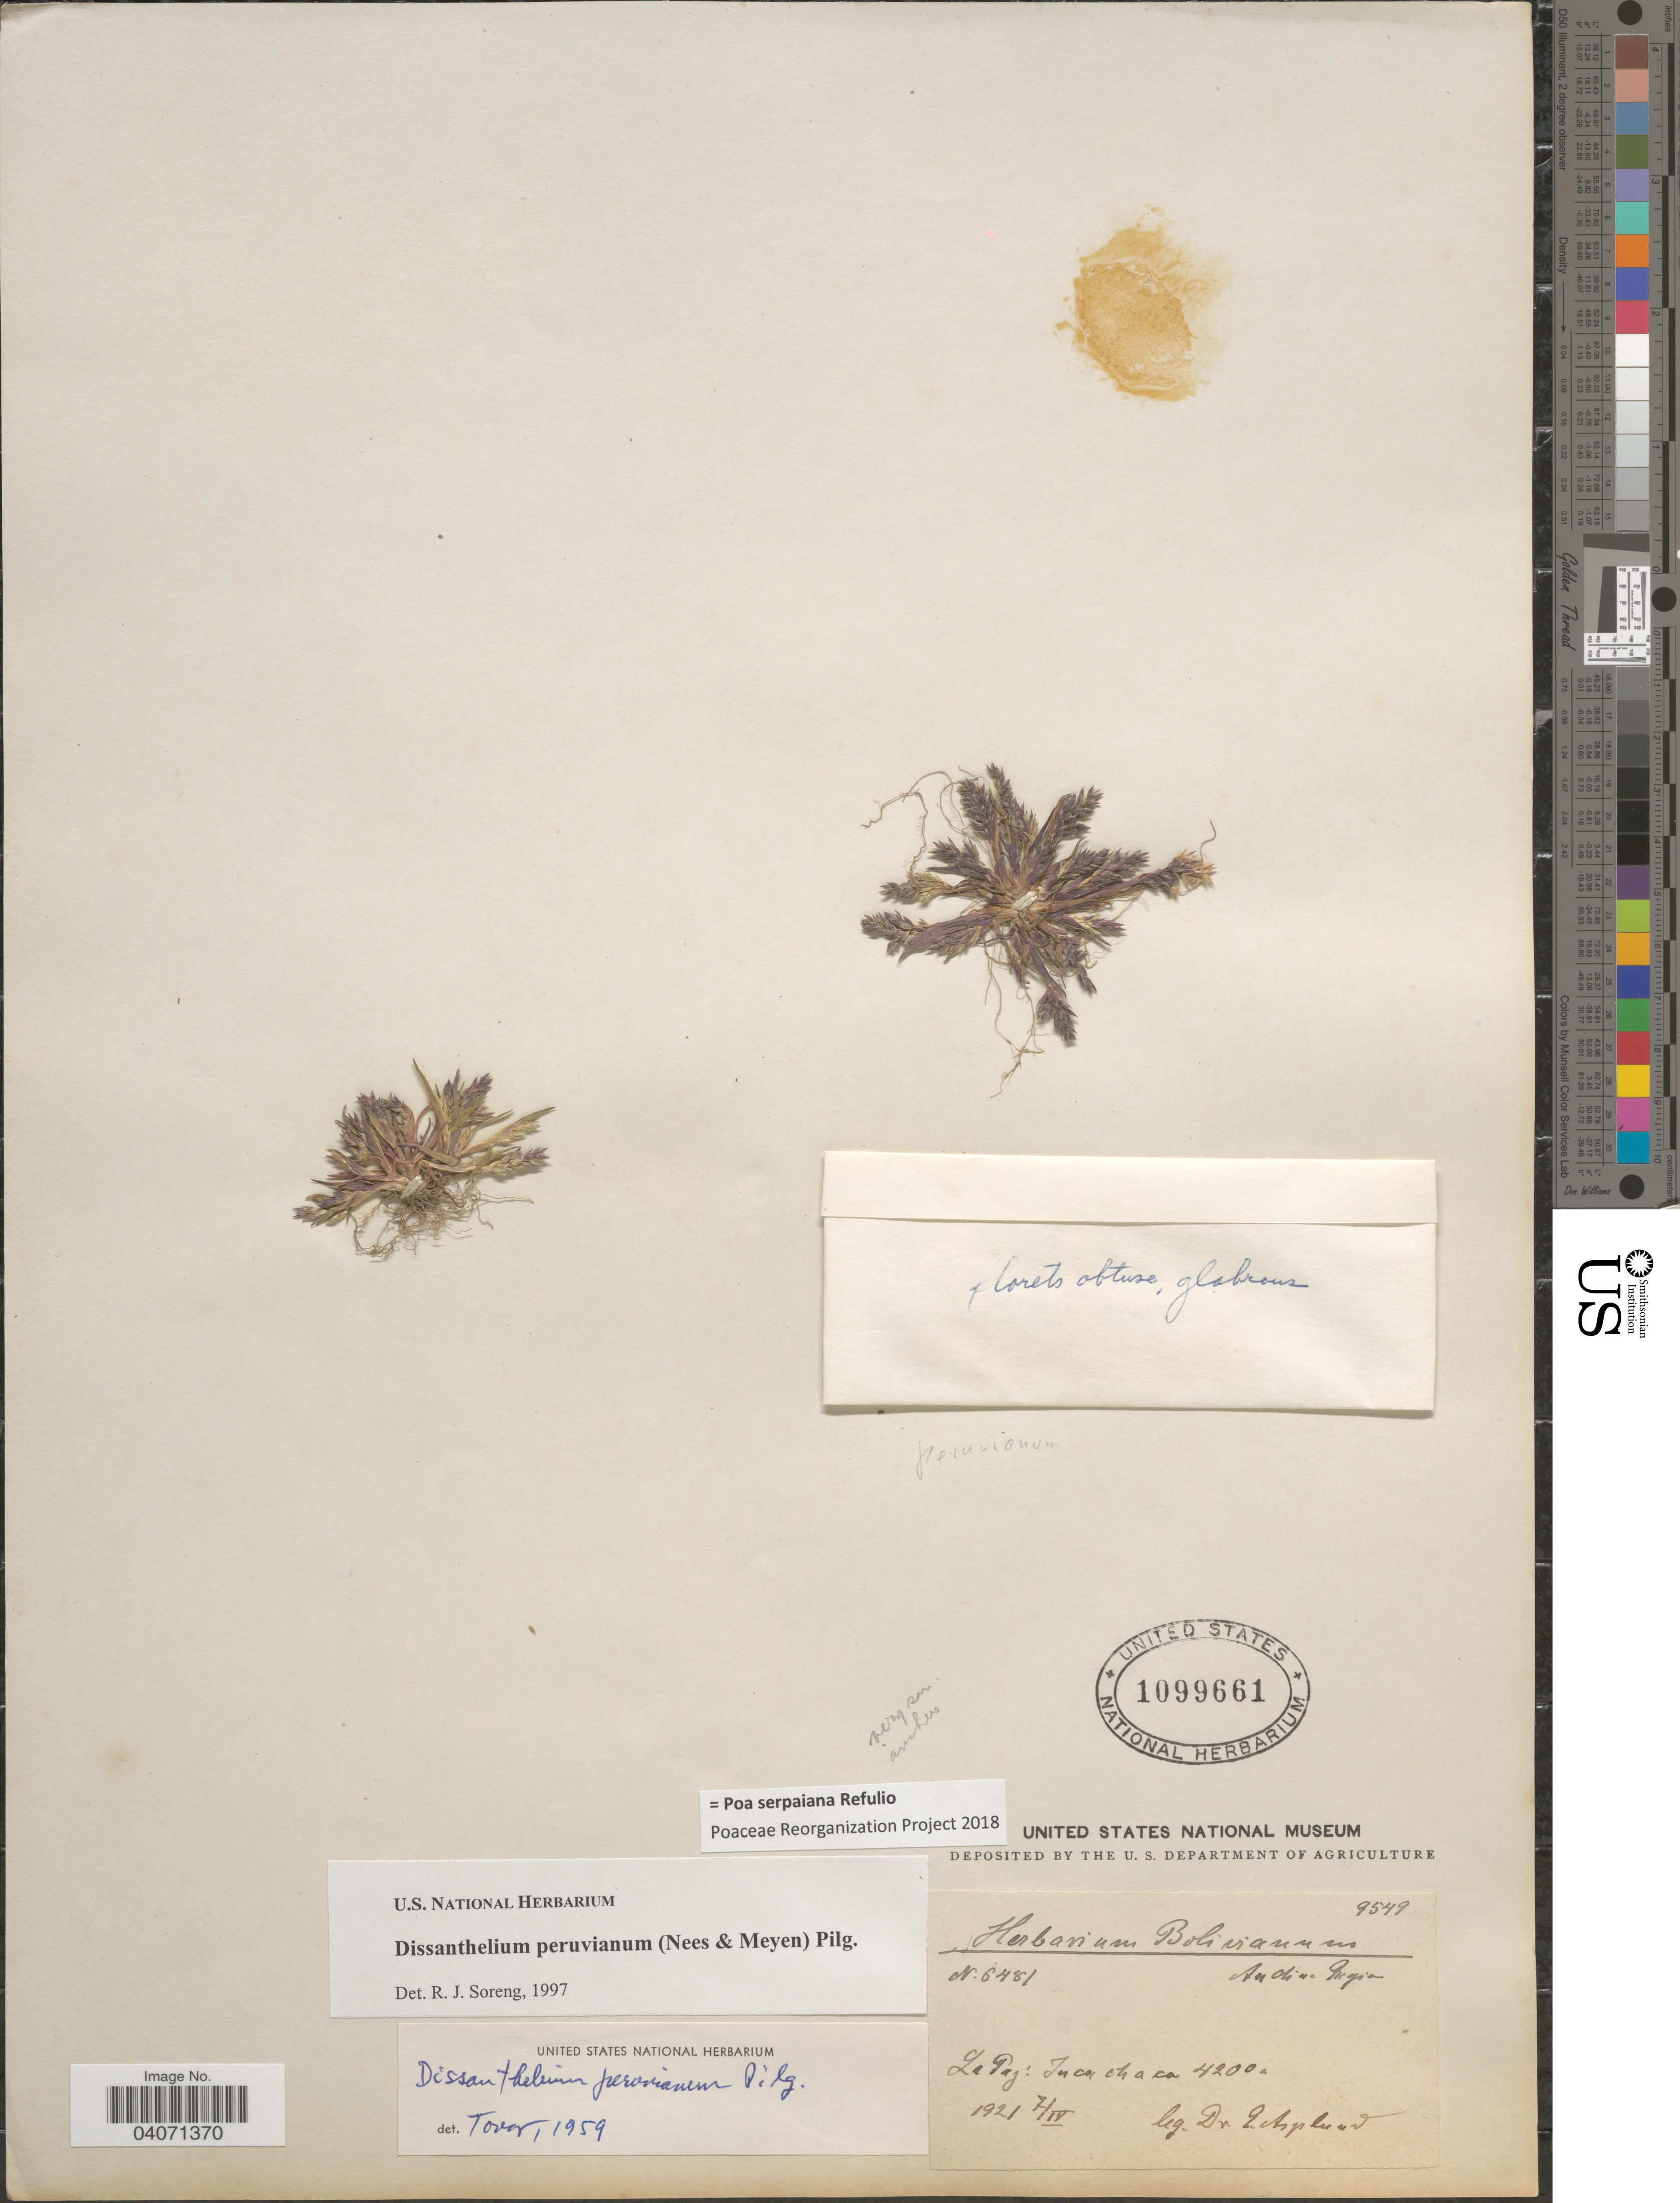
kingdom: Plantae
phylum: Tracheophyta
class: Liliopsida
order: Poales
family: Poaceae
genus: Poa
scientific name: Poa serpaiana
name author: Refulio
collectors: E. Asplund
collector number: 6481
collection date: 1921-04-07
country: Bolivia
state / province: La Paz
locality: Andine Region. Incachaca.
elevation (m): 4200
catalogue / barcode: US 1099661